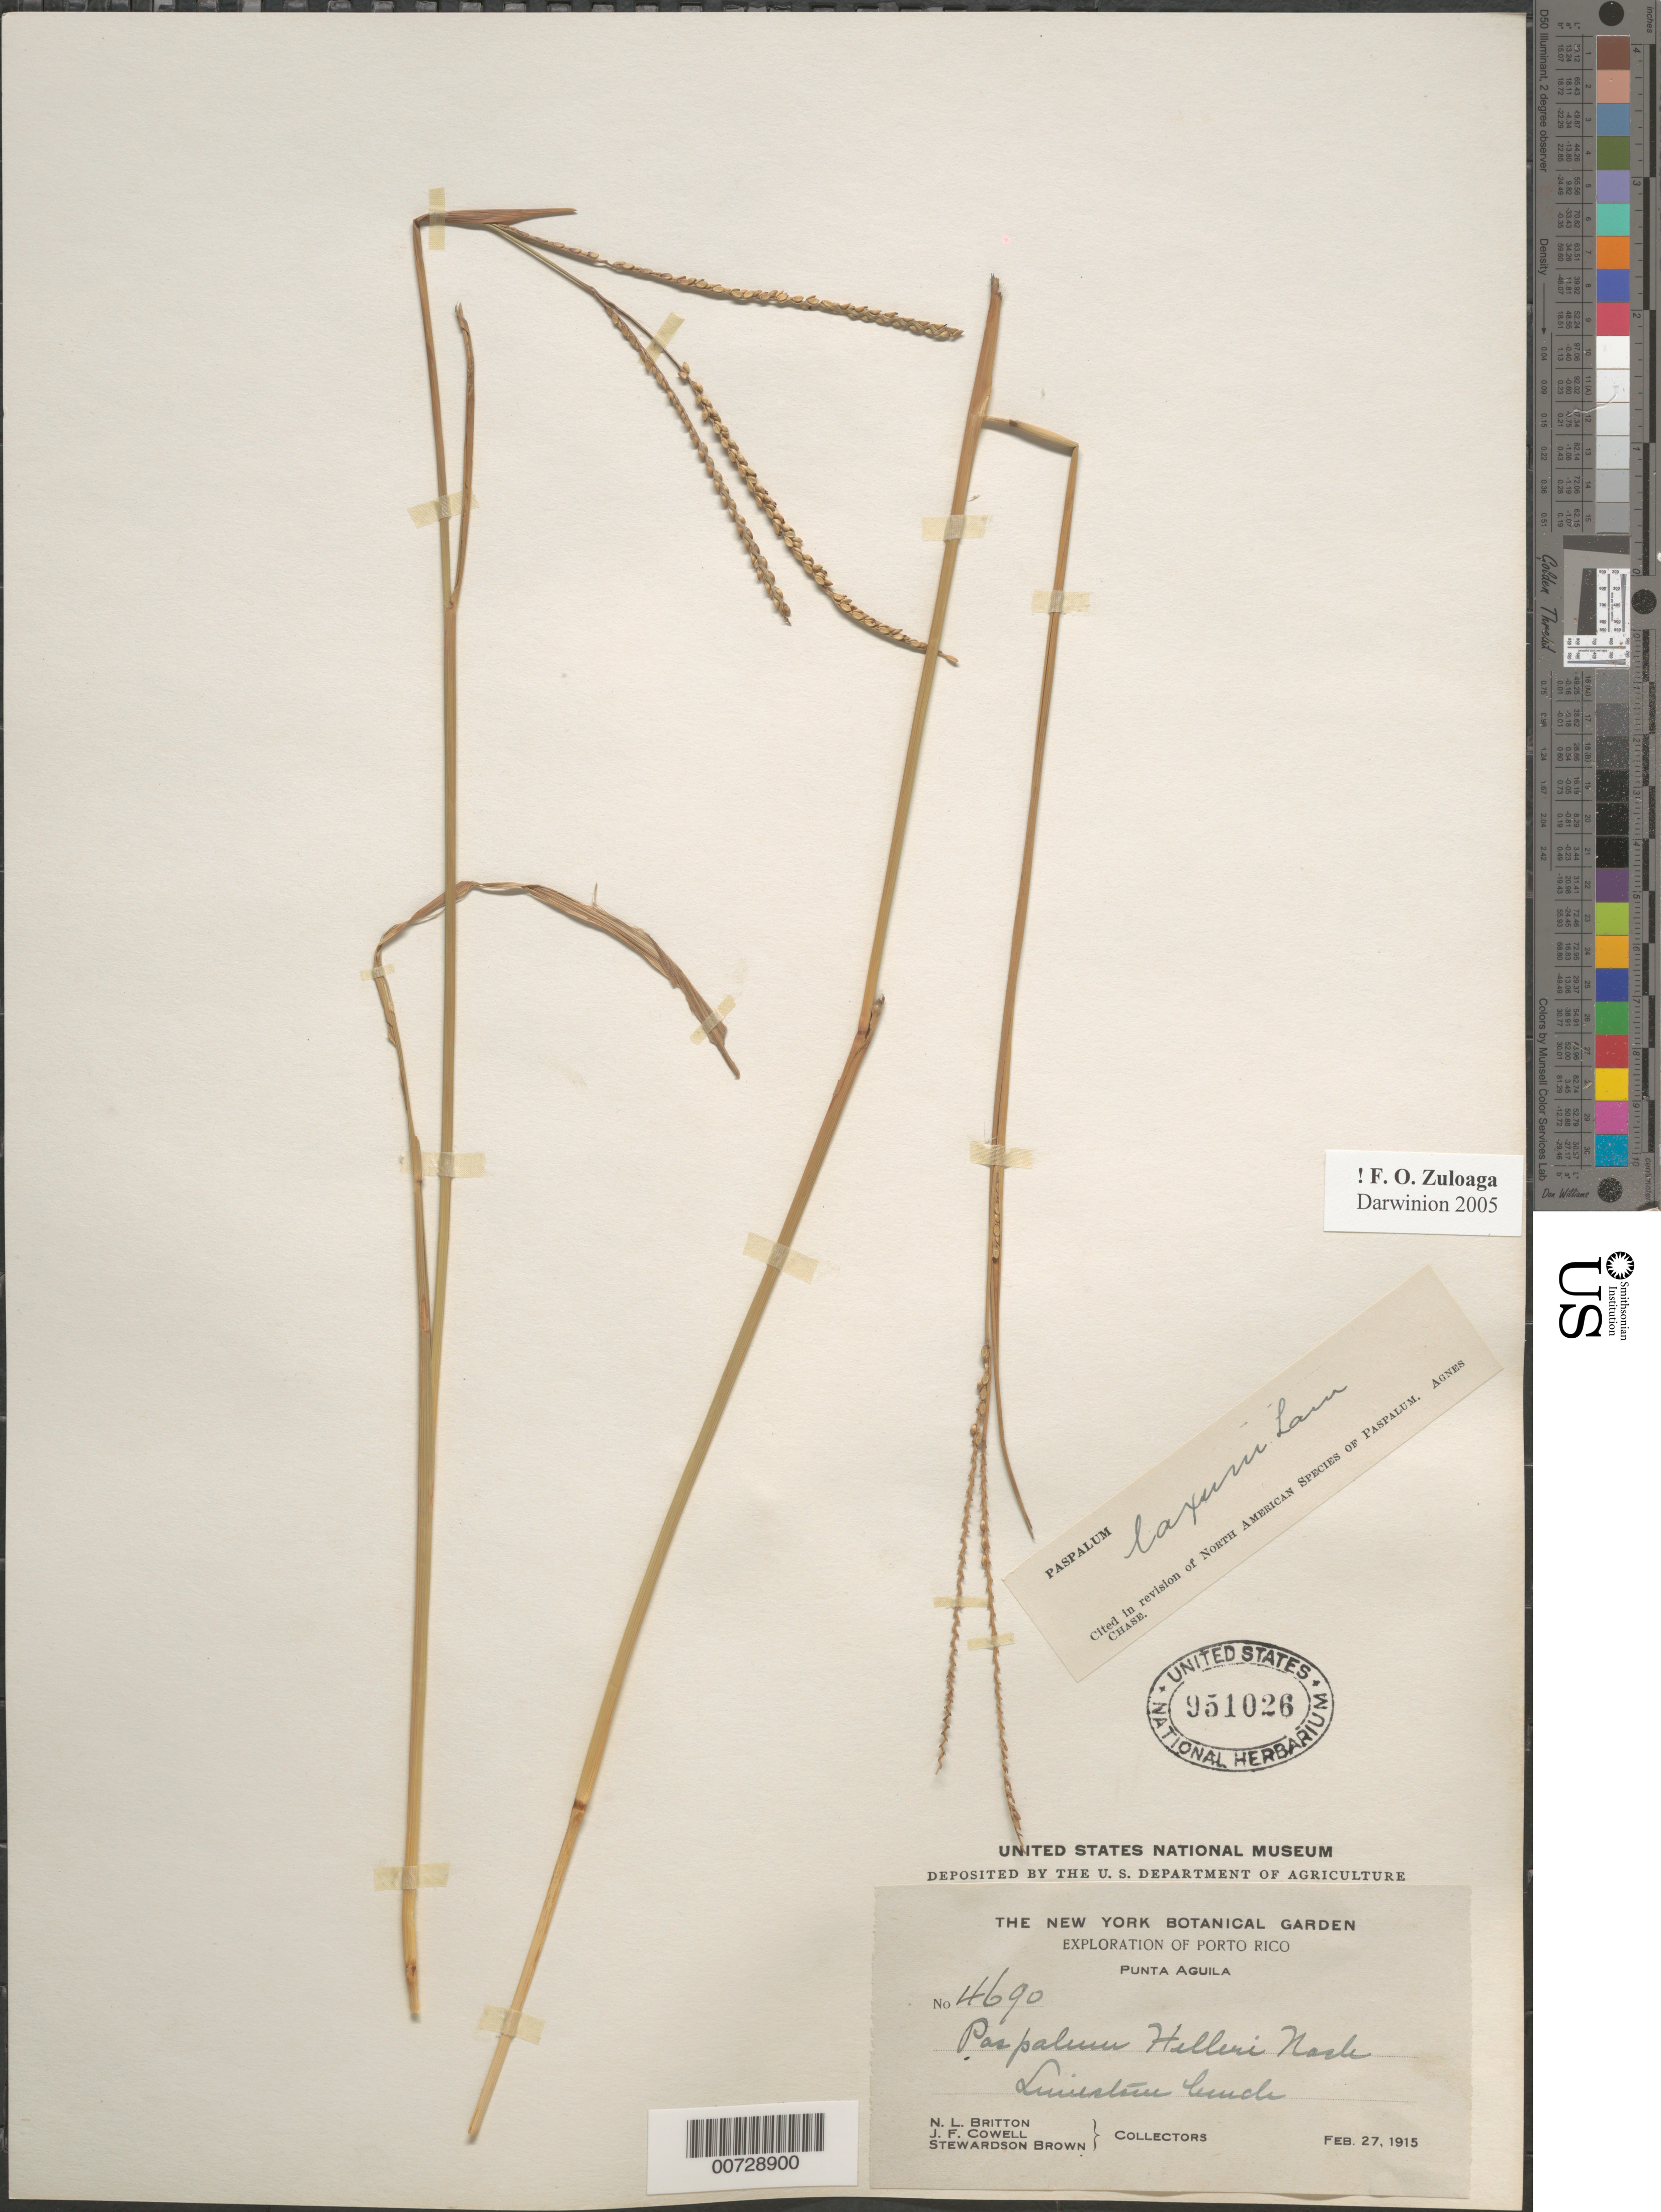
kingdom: Plantae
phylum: Tracheophyta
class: Liliopsida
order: Poales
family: Poaceae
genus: Paspalum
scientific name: Paspalum laxum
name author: Lam.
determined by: Chase, [M.] Agnes, (US)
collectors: N. Britton, J. F. Cowell & S. Brown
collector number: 4690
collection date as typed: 27 Feb 1915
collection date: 1915-02-27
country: Puerto Rico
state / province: Cabo Rojo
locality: Punta Aguila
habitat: Limestone bunch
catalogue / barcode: US 951026